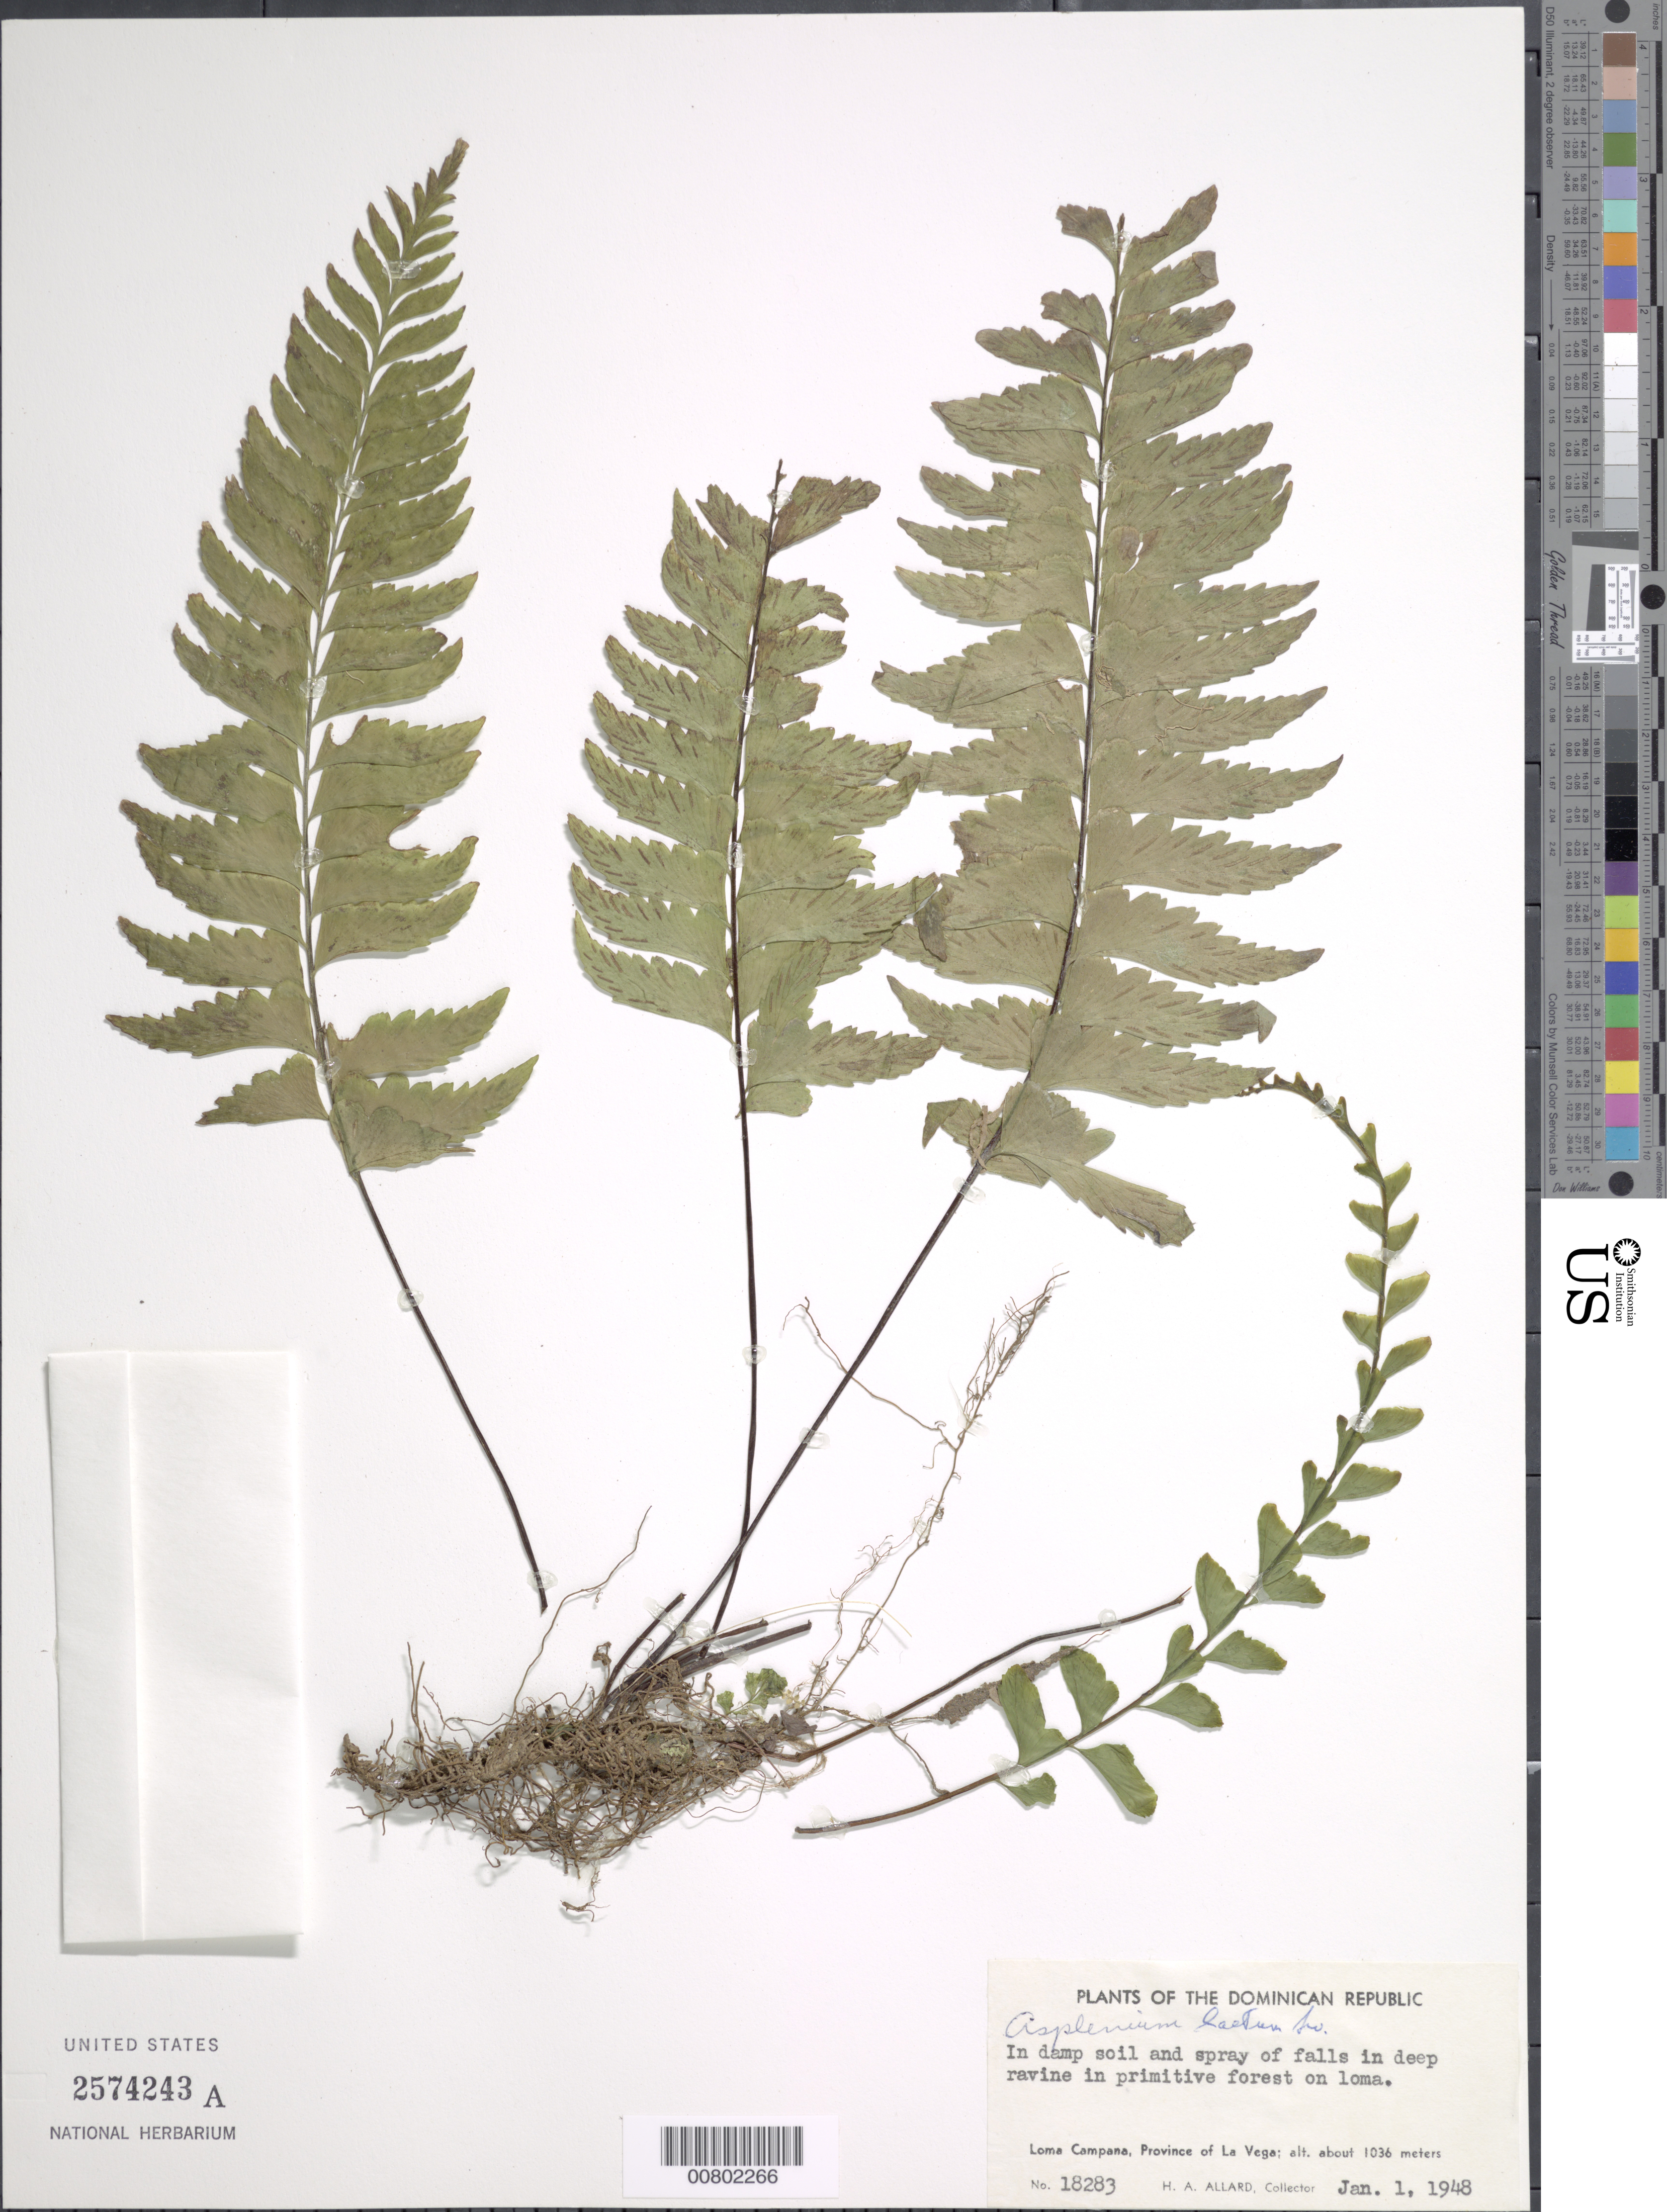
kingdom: Plantae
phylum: Tracheophyta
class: Polypodiopsida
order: Polypodiales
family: Aspleniaceae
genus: Asplenium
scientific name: Asplenium laetum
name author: Sw.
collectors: H. A. Allard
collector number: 18283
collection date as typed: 01 Jan 1948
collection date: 1948-01-01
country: Dominican Republic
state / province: La Vega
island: Hispaniola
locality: Loma Campana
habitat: Damp soil and spray of falls in deep ravine in primitive forest on loma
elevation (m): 1036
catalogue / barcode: US 2574243A